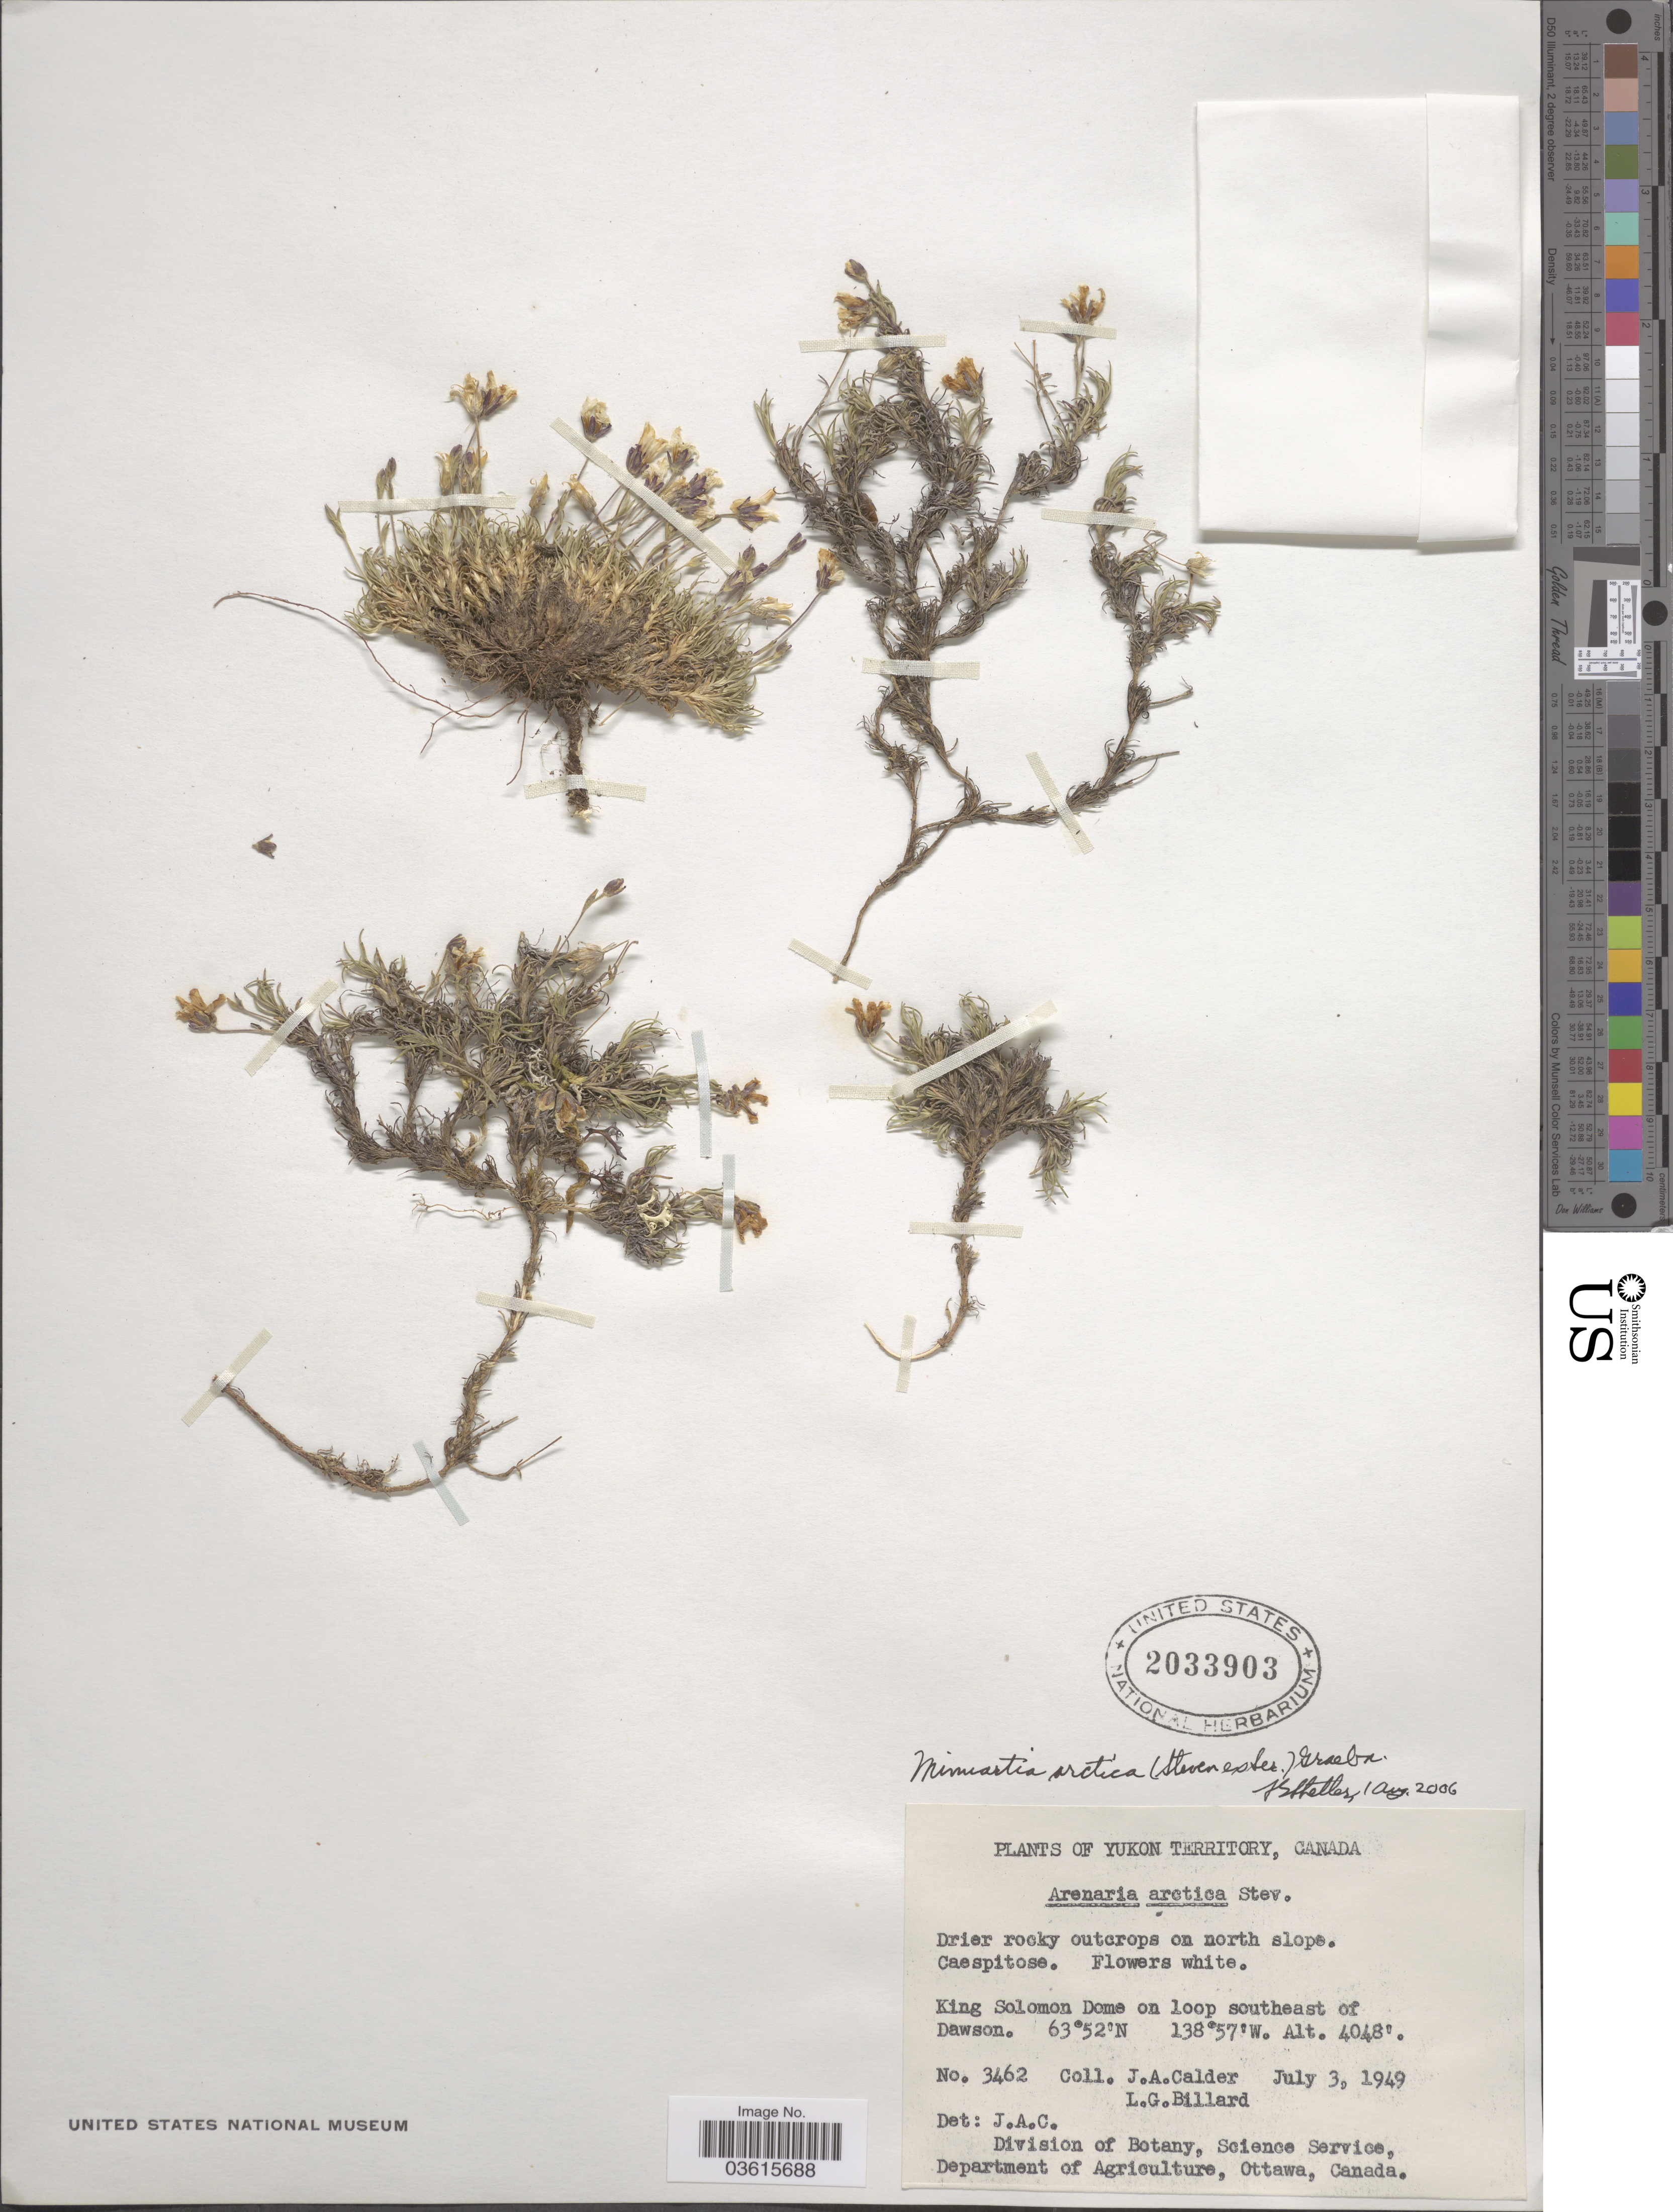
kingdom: Plantae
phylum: Tracheophyta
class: Magnoliopsida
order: Caryophyllales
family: Caryophyllaceae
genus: Cherleria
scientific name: Cherleria arctica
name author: (Steven ex Ser.) A.J. Moore & Dillenb.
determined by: Strong, Mark T., (BOT), Smithsonian Institution - National Museum of Natural History (UNITED STATES)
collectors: J. A. Calder & L. Billard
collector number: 3462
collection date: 1949-07-03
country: Canada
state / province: Yukon Territory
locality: King Solomon Dome on loop southeast of Dawson.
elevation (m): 1234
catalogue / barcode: US 2033903